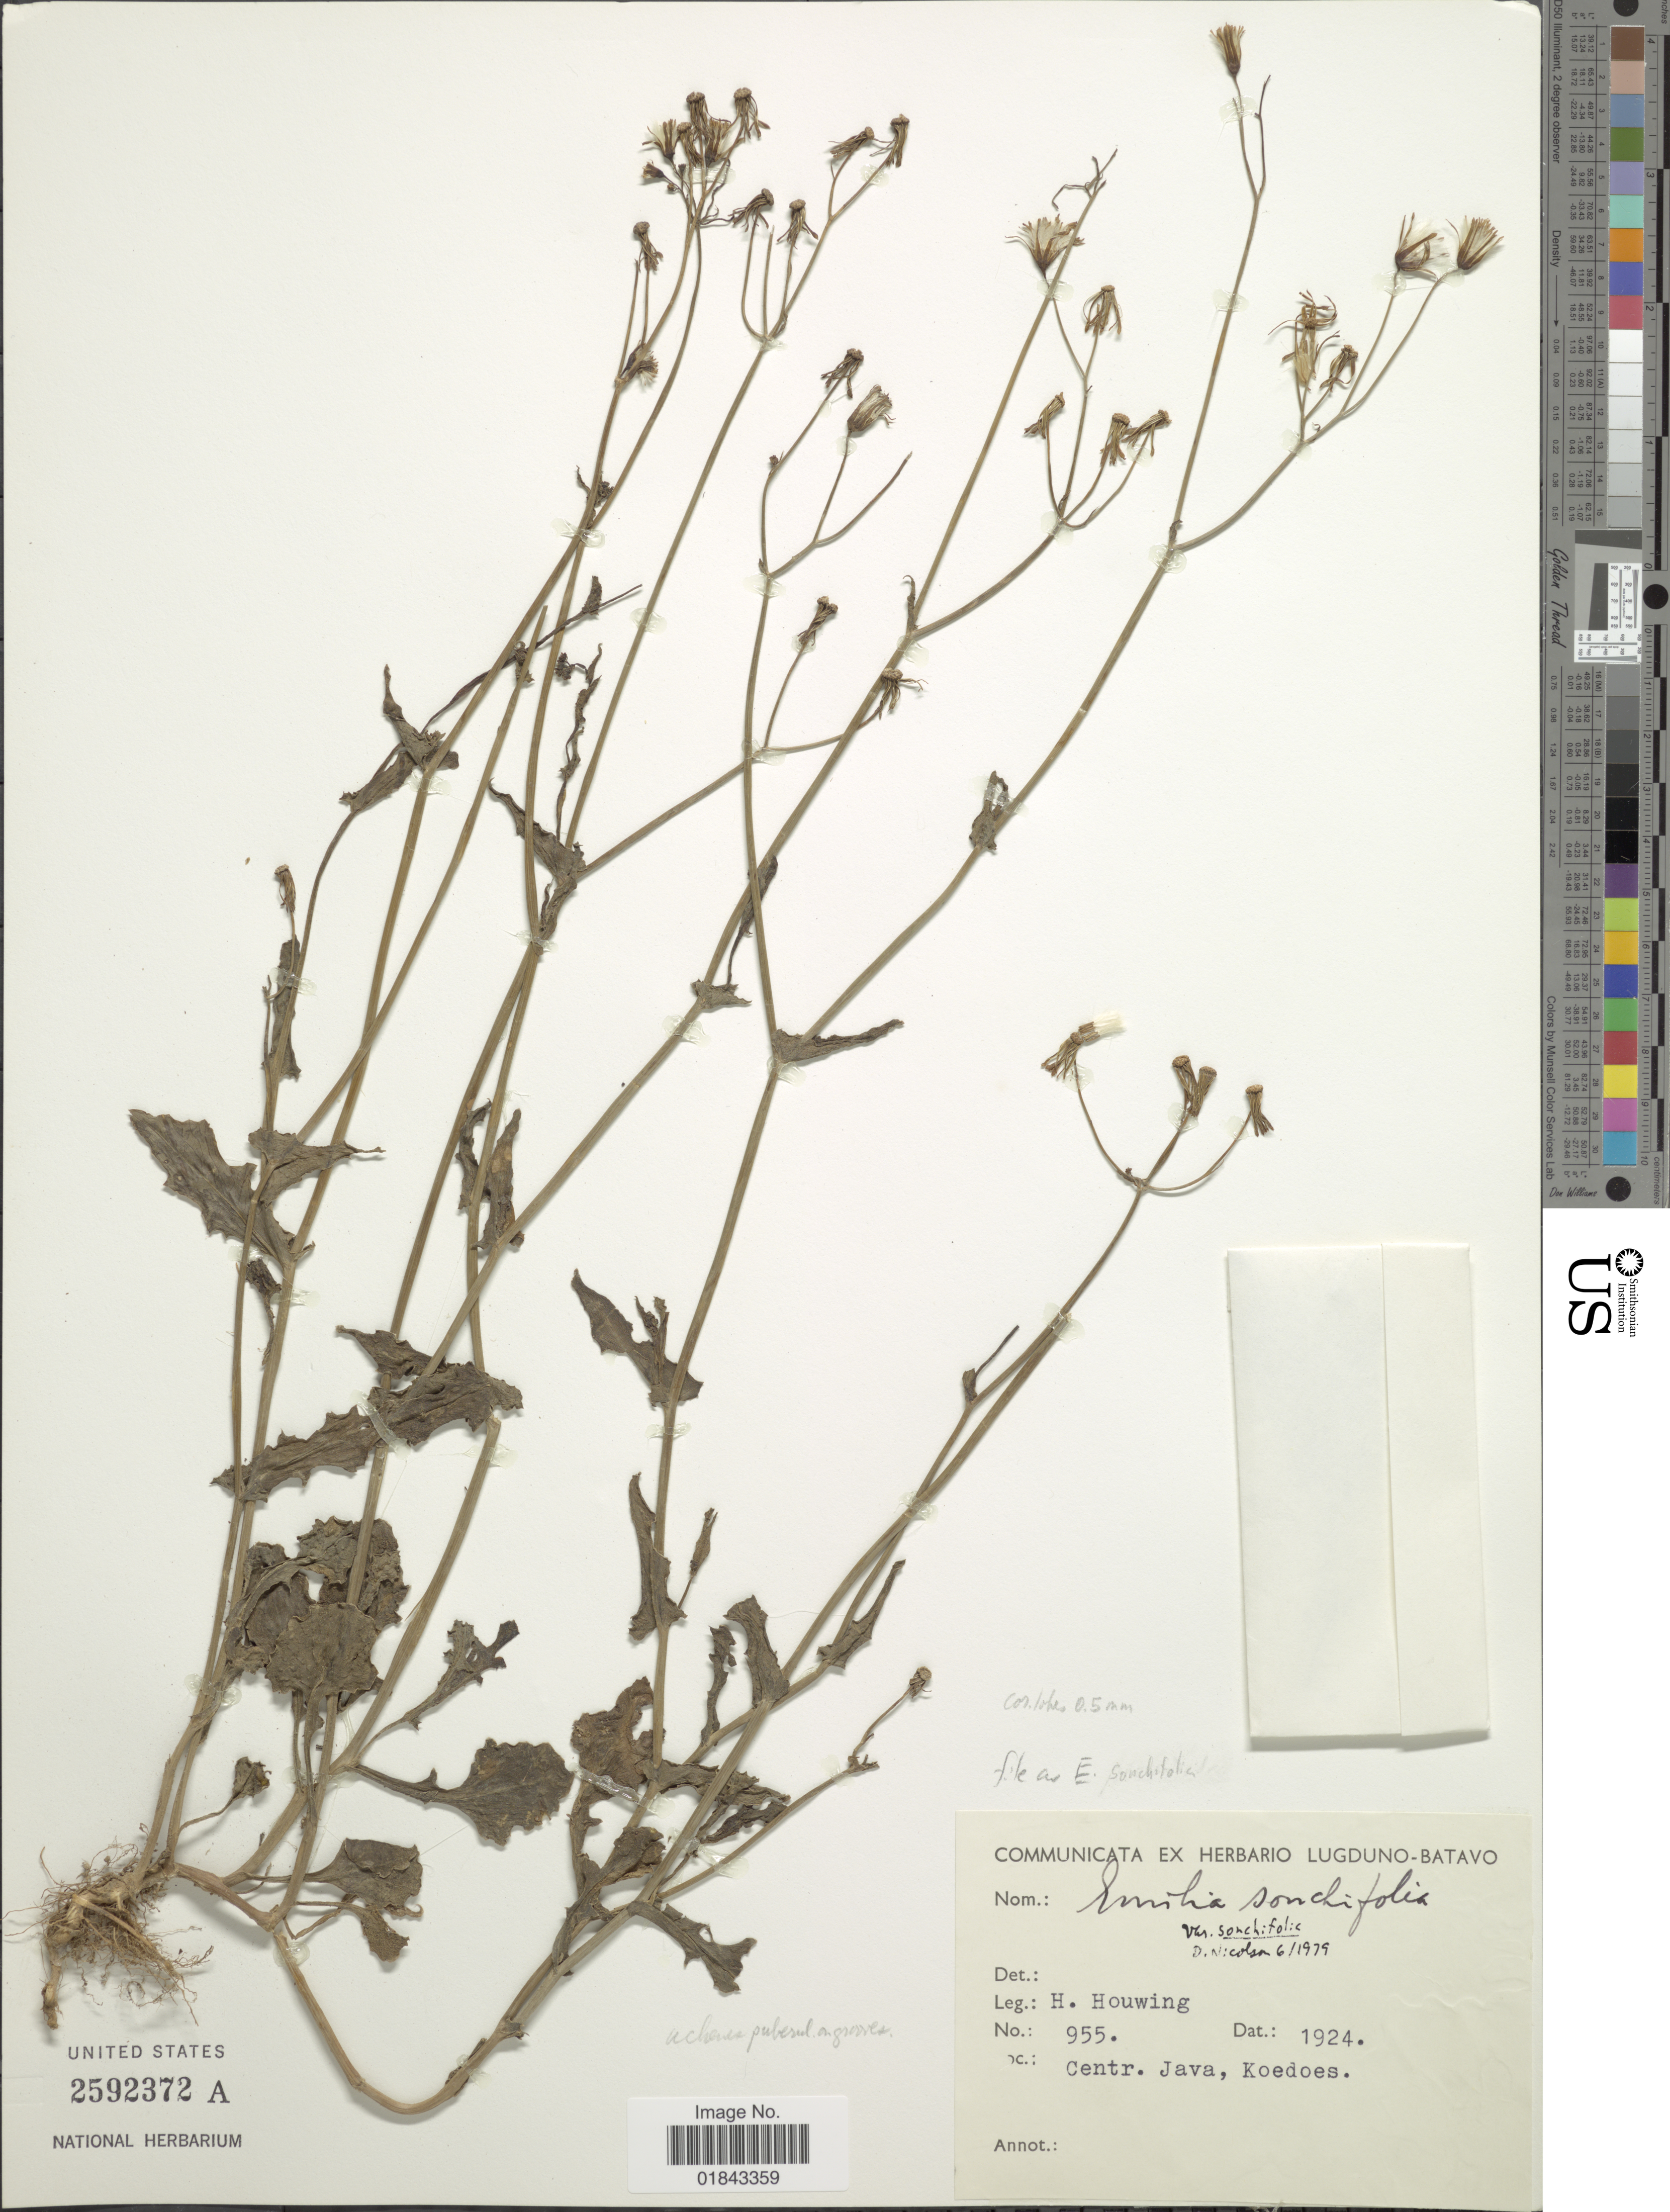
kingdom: Plantae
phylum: Tracheophyta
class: Magnoliopsida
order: Asterales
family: Asteraceae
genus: Emilia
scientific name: Emilia sonchifolia var. javanica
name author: (Burm. f.) Mattf.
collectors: H. Houwing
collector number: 955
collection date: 1924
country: Indonesia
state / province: Java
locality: Centr. Java, Koedoes.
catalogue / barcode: US 2592372A